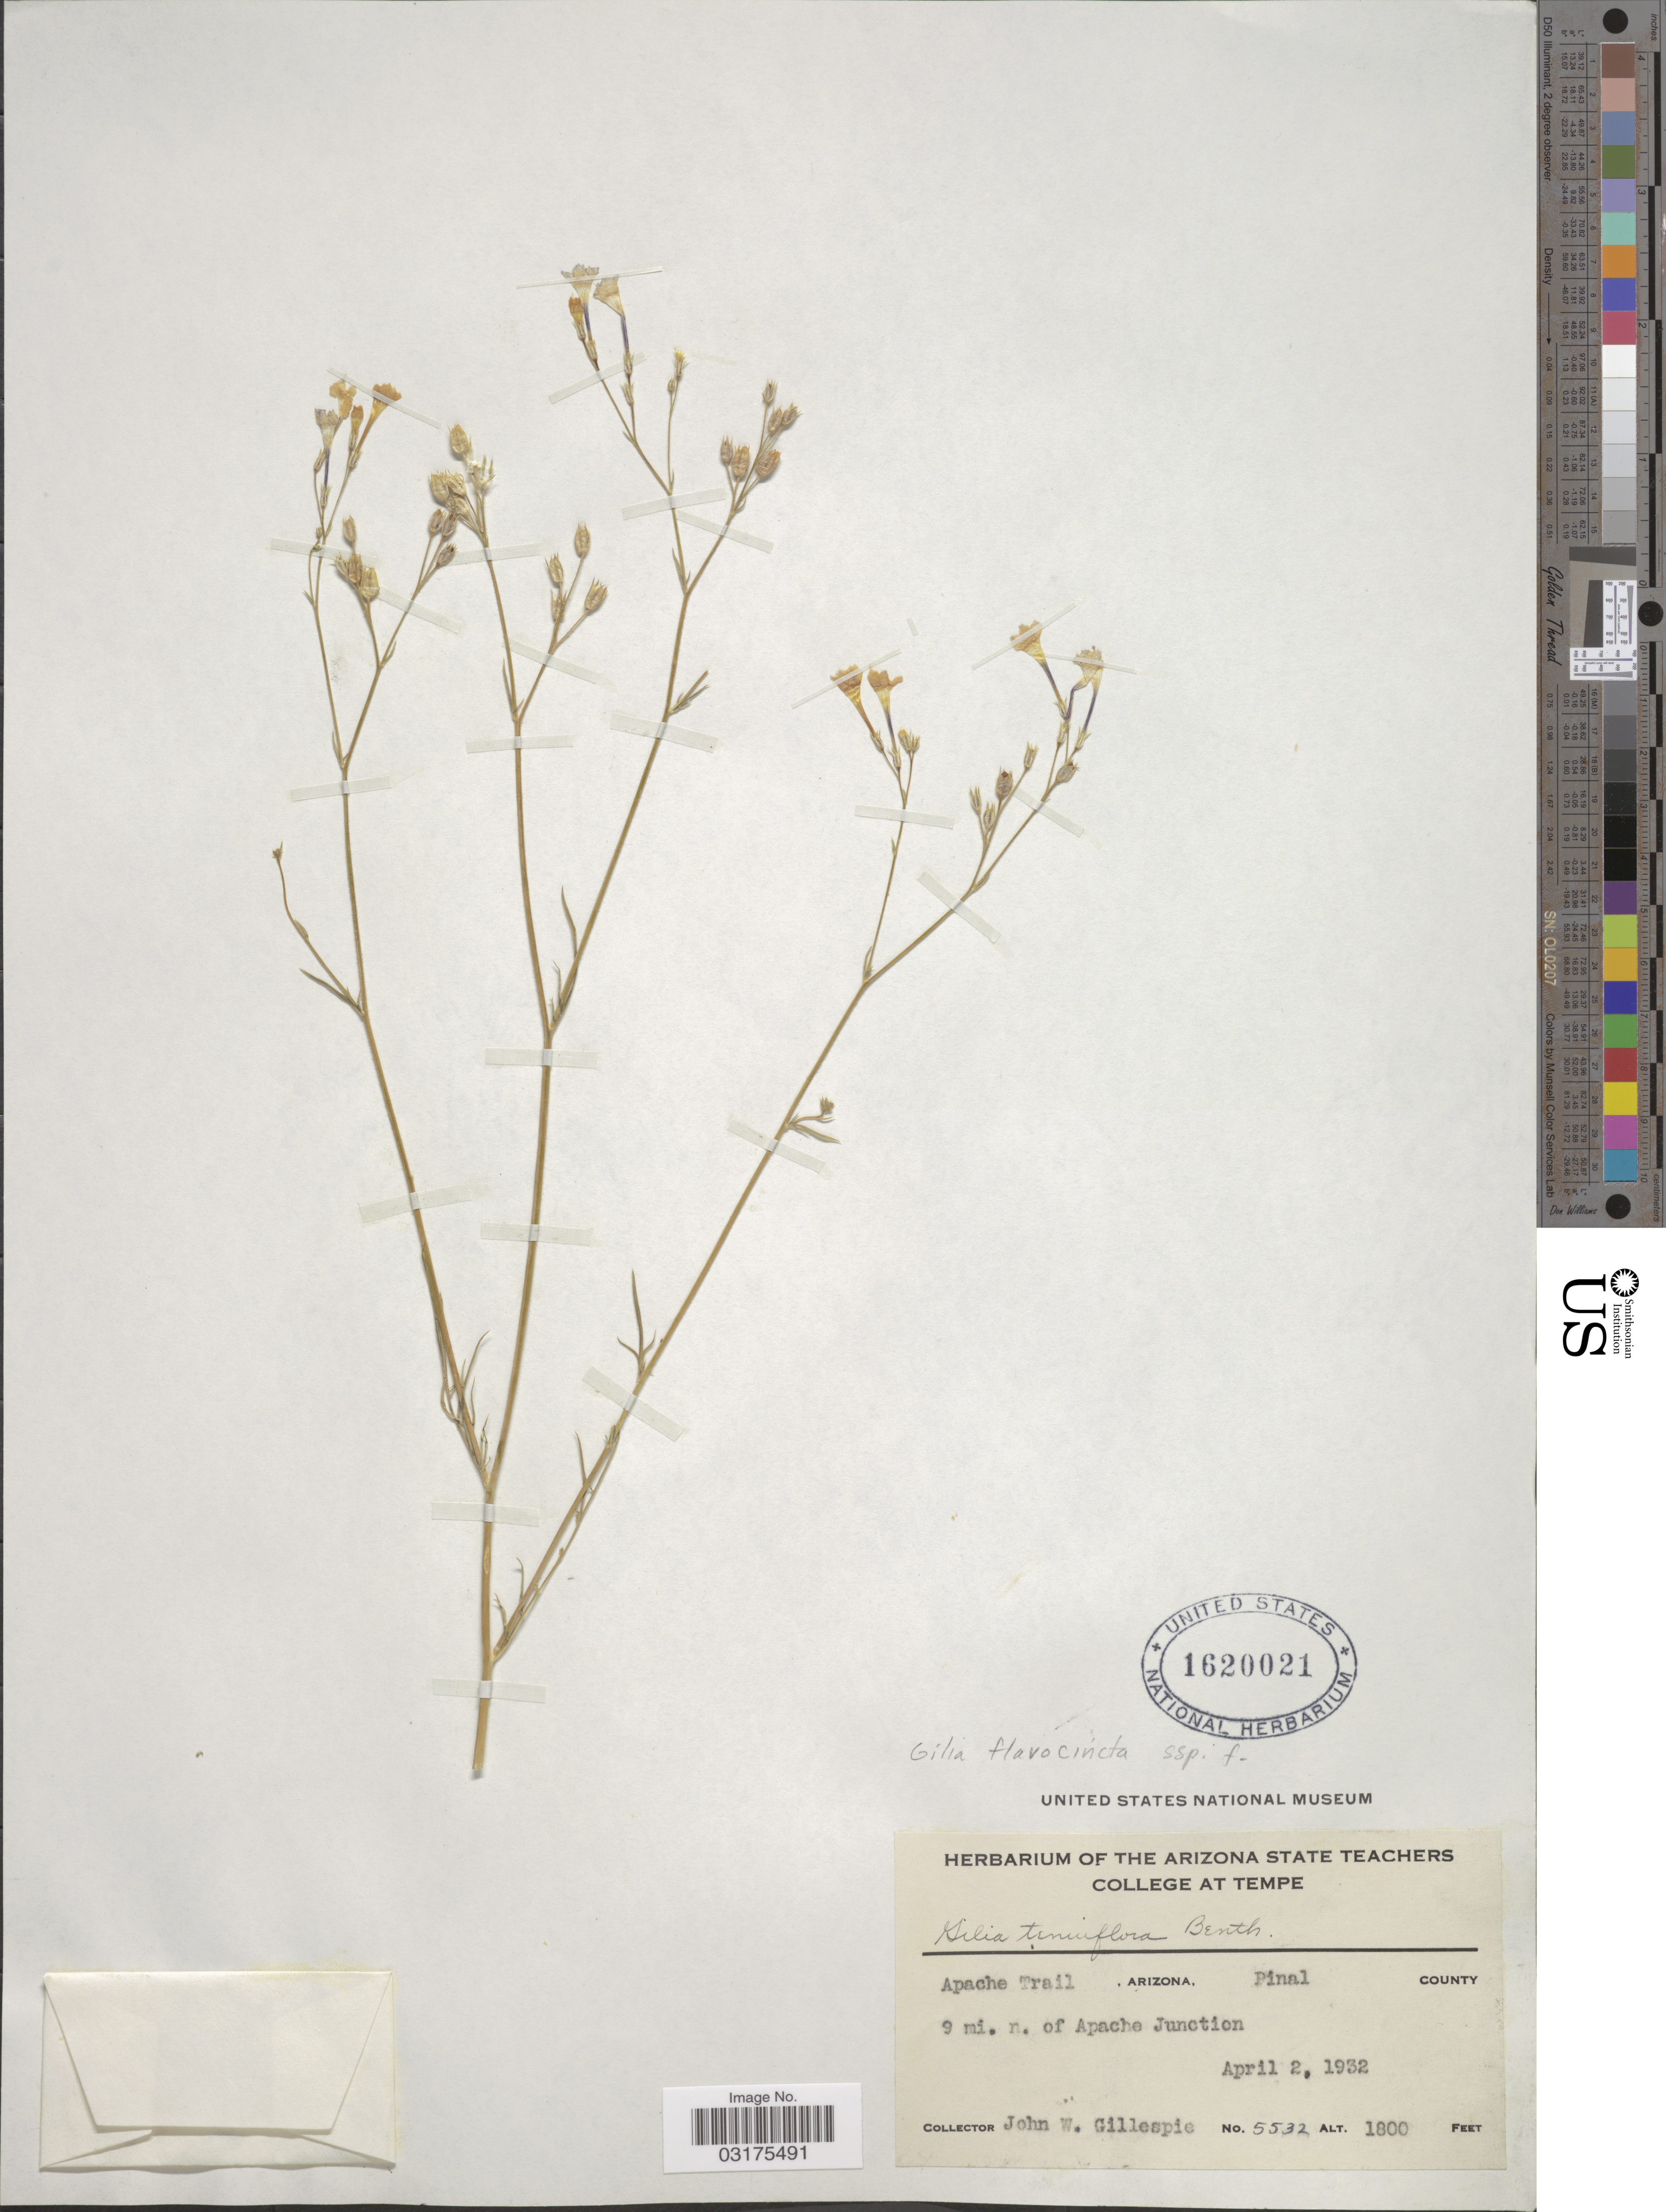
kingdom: Plantae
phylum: Tracheophyta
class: Magnoliopsida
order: Ericales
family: Polemoniaceae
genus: Gilia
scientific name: Gilia flavocincta subsp. flavocincta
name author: A. Nelson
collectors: J. W. Gillespie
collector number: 5532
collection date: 1932-04-02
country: United States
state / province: Arizona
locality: Apache Trail, Arizona, Pinal County, 9 mi. n. of Apache Junction.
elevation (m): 549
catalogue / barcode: US 1620021